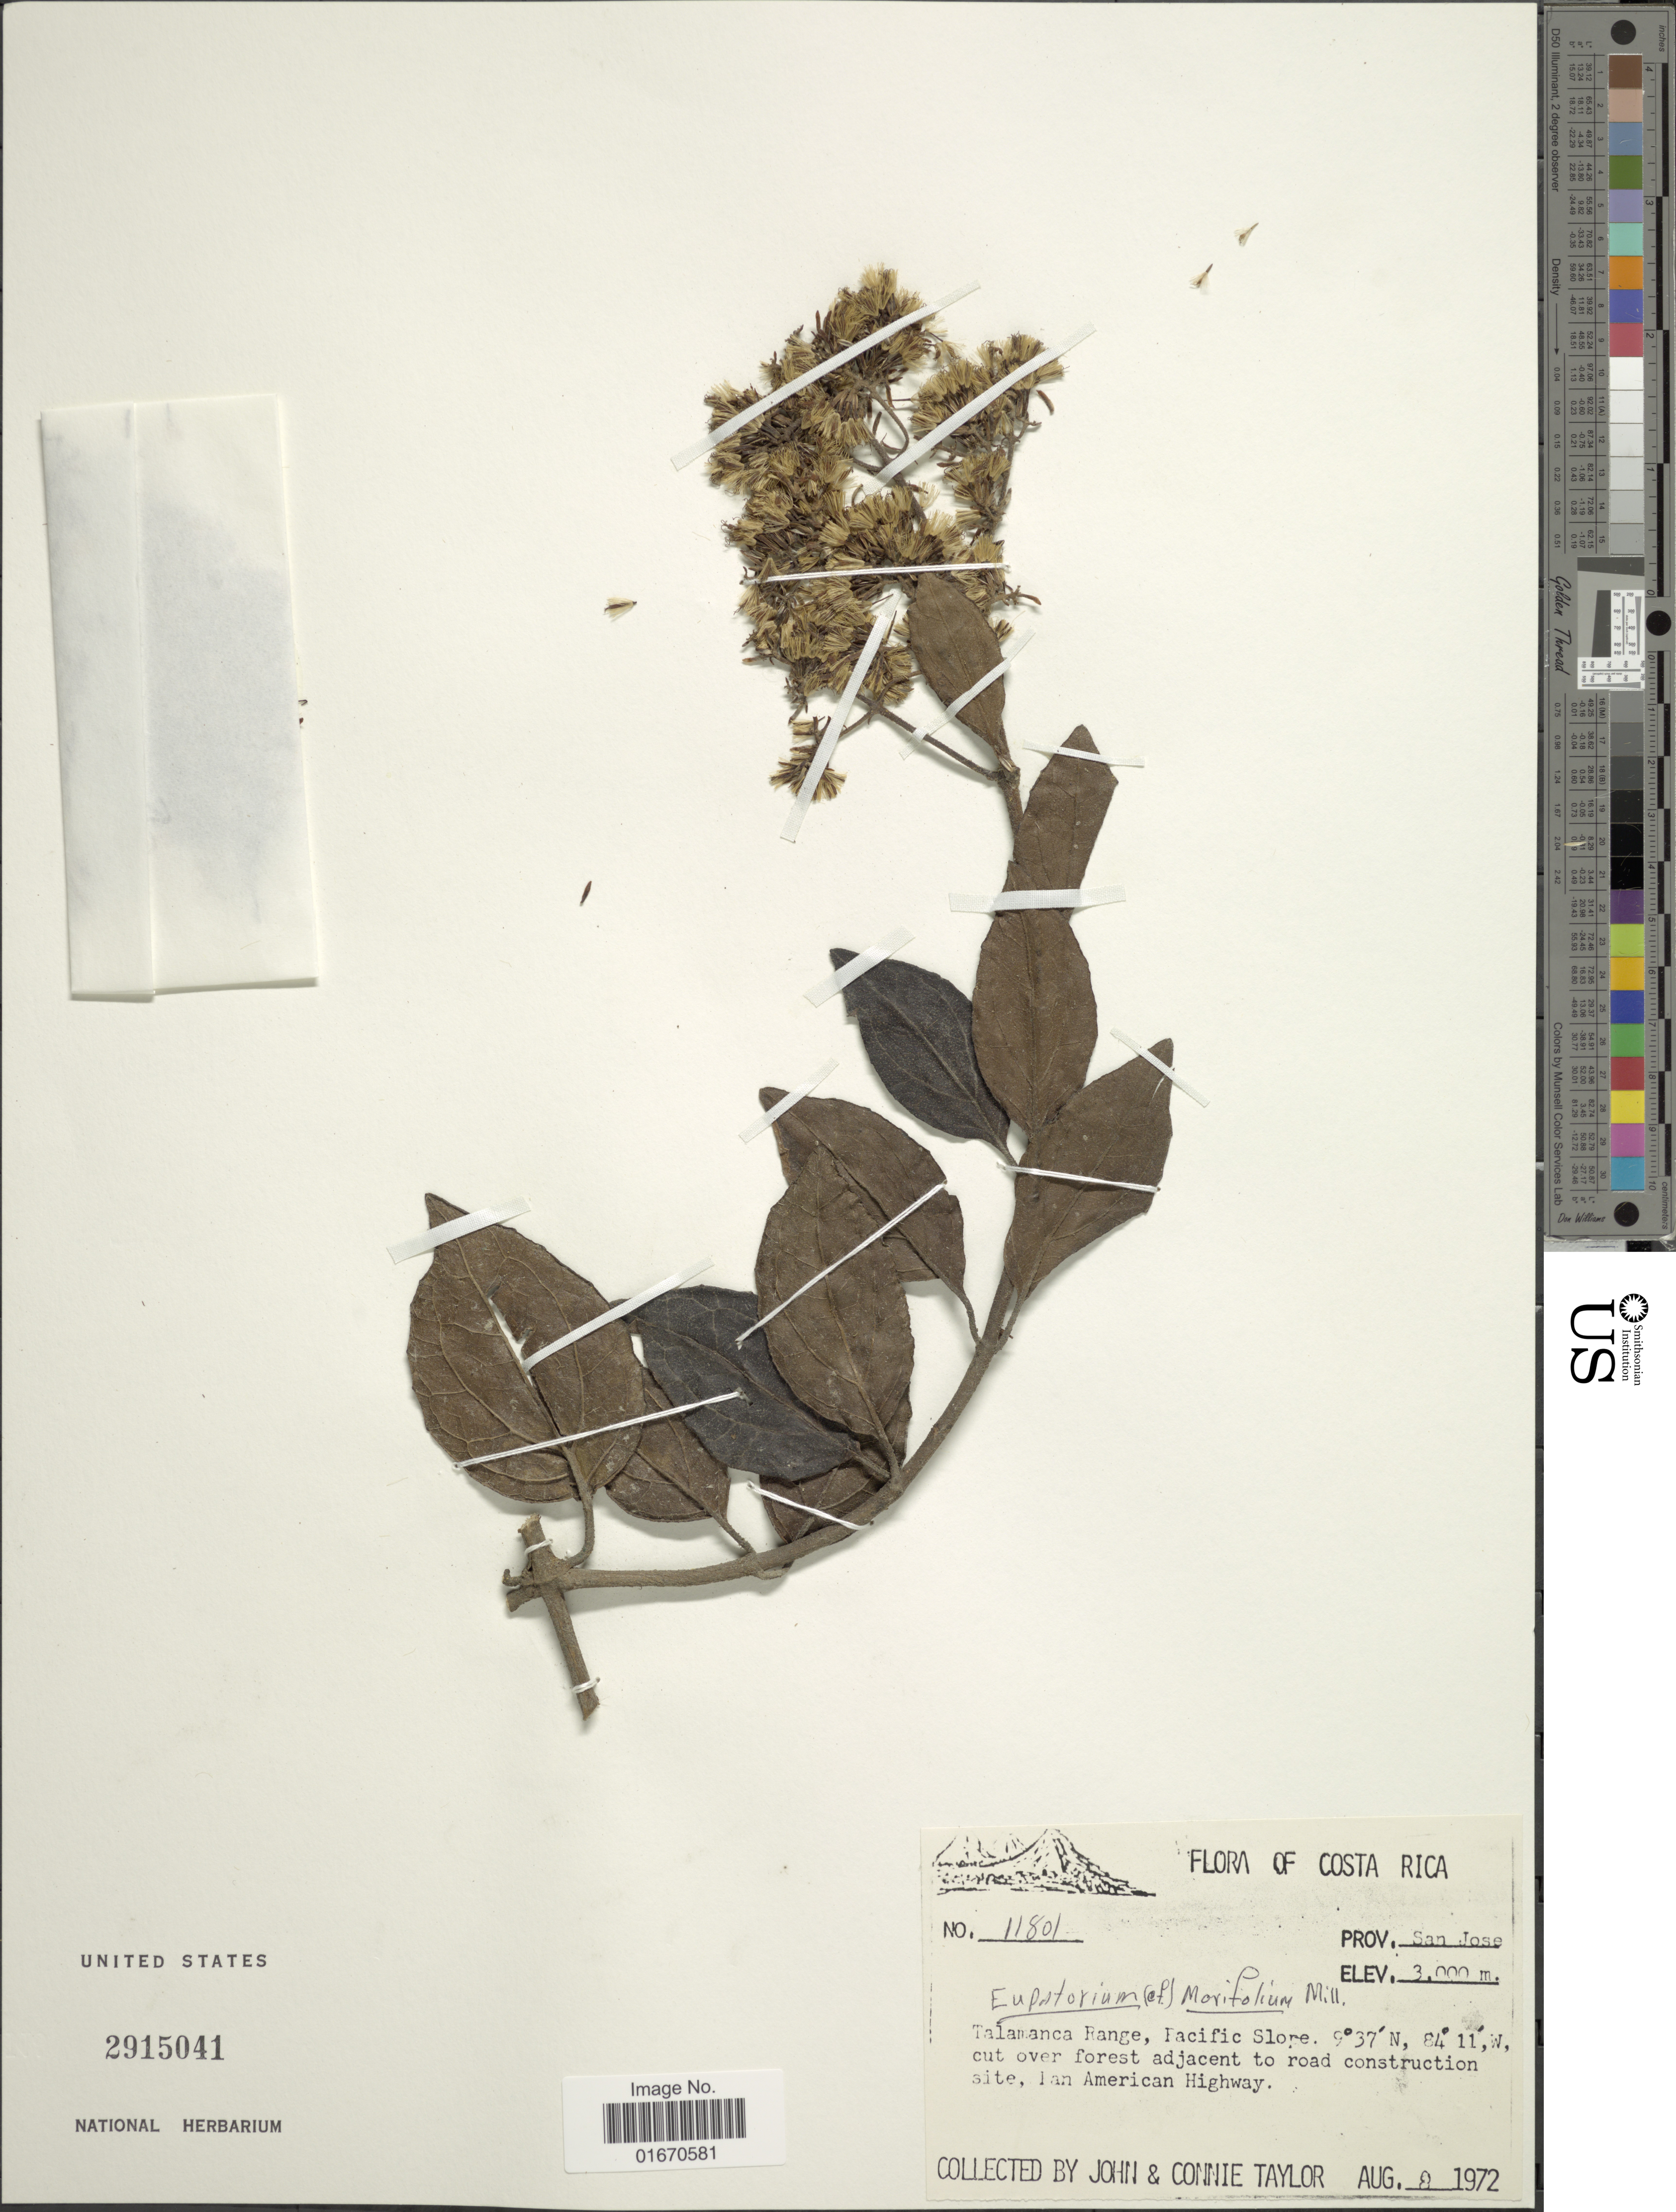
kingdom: Plantae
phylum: Tracheophyta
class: Magnoliopsida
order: Asterales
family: Asteraceae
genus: Mikania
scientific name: Mikania iltisii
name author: R.M. King & H. Rob.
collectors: J. Taylor & C. Taylor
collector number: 11801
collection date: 1972-08-08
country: Costa Rica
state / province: San José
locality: Talamanca Range, Pacific Slope, adjacent to road construction site, Pan American Highway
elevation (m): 3000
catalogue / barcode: US 2915041